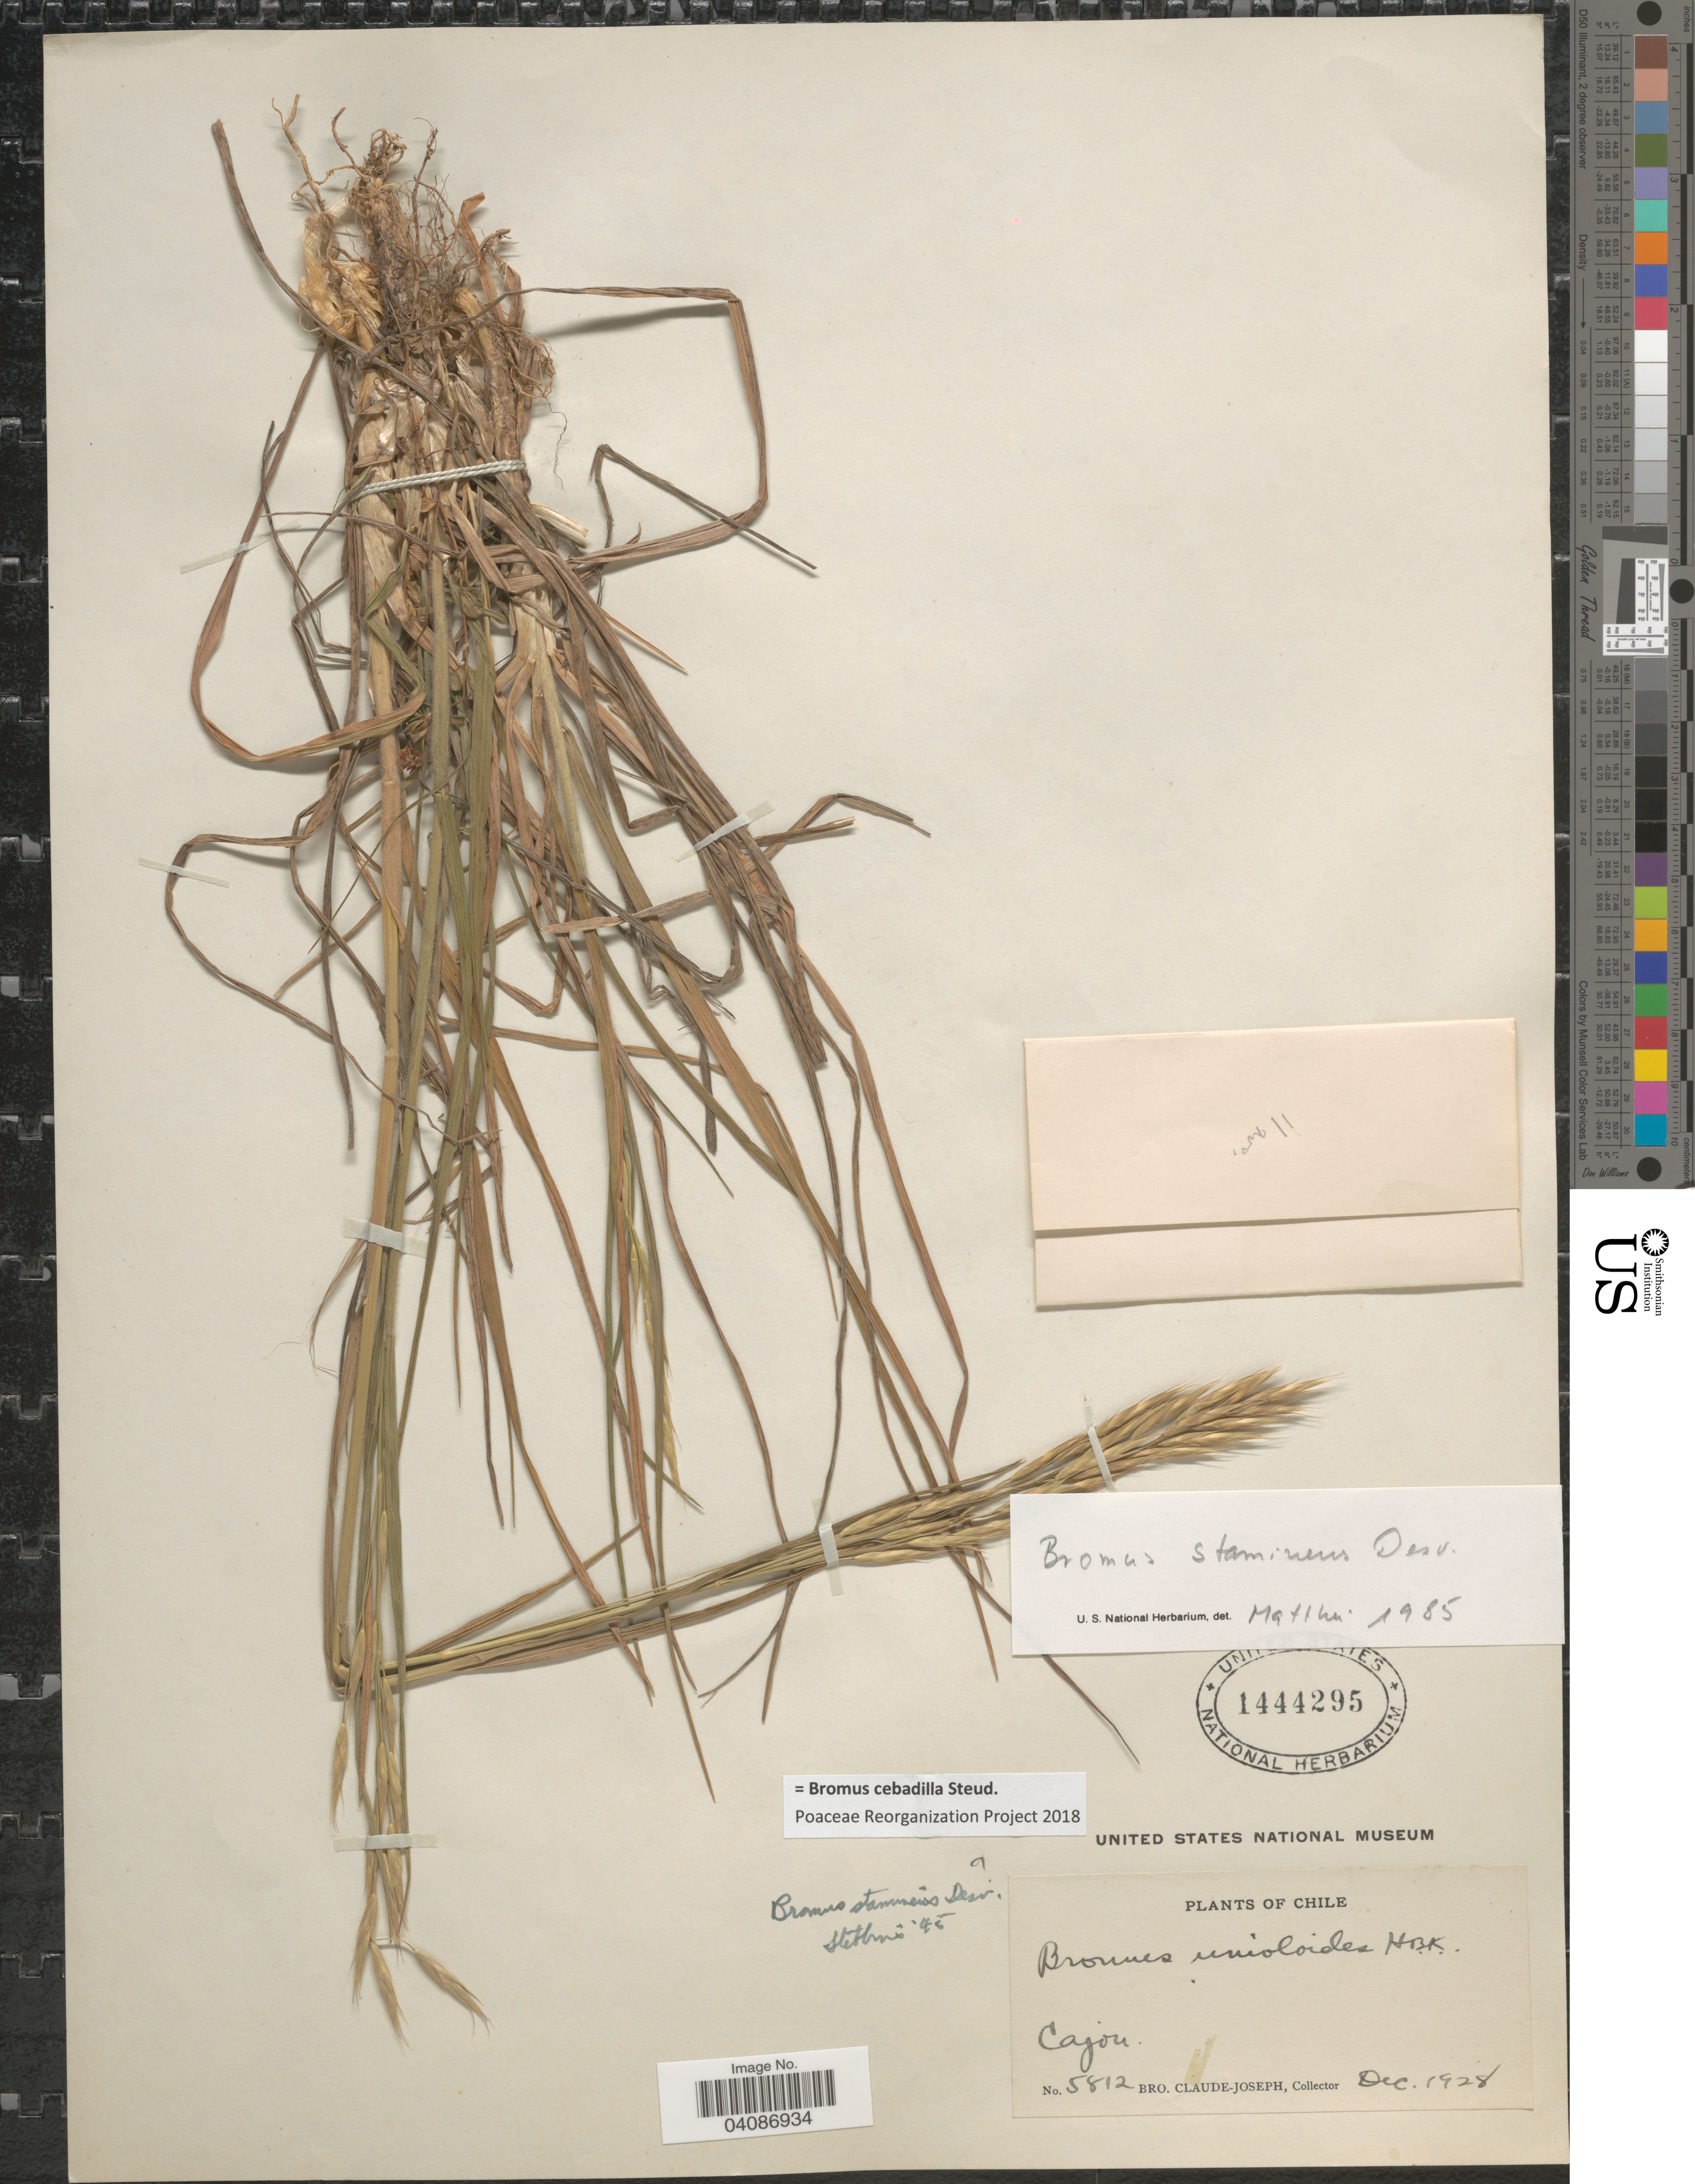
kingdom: Plantae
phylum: Tracheophyta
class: Liliopsida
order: Poales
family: Poaceae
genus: Bromus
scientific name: Bromus cebadilla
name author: Steud.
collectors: Bro. Claude-Joseph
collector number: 5812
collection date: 1928-12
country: Chile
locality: Cajon.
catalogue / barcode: US 1444295